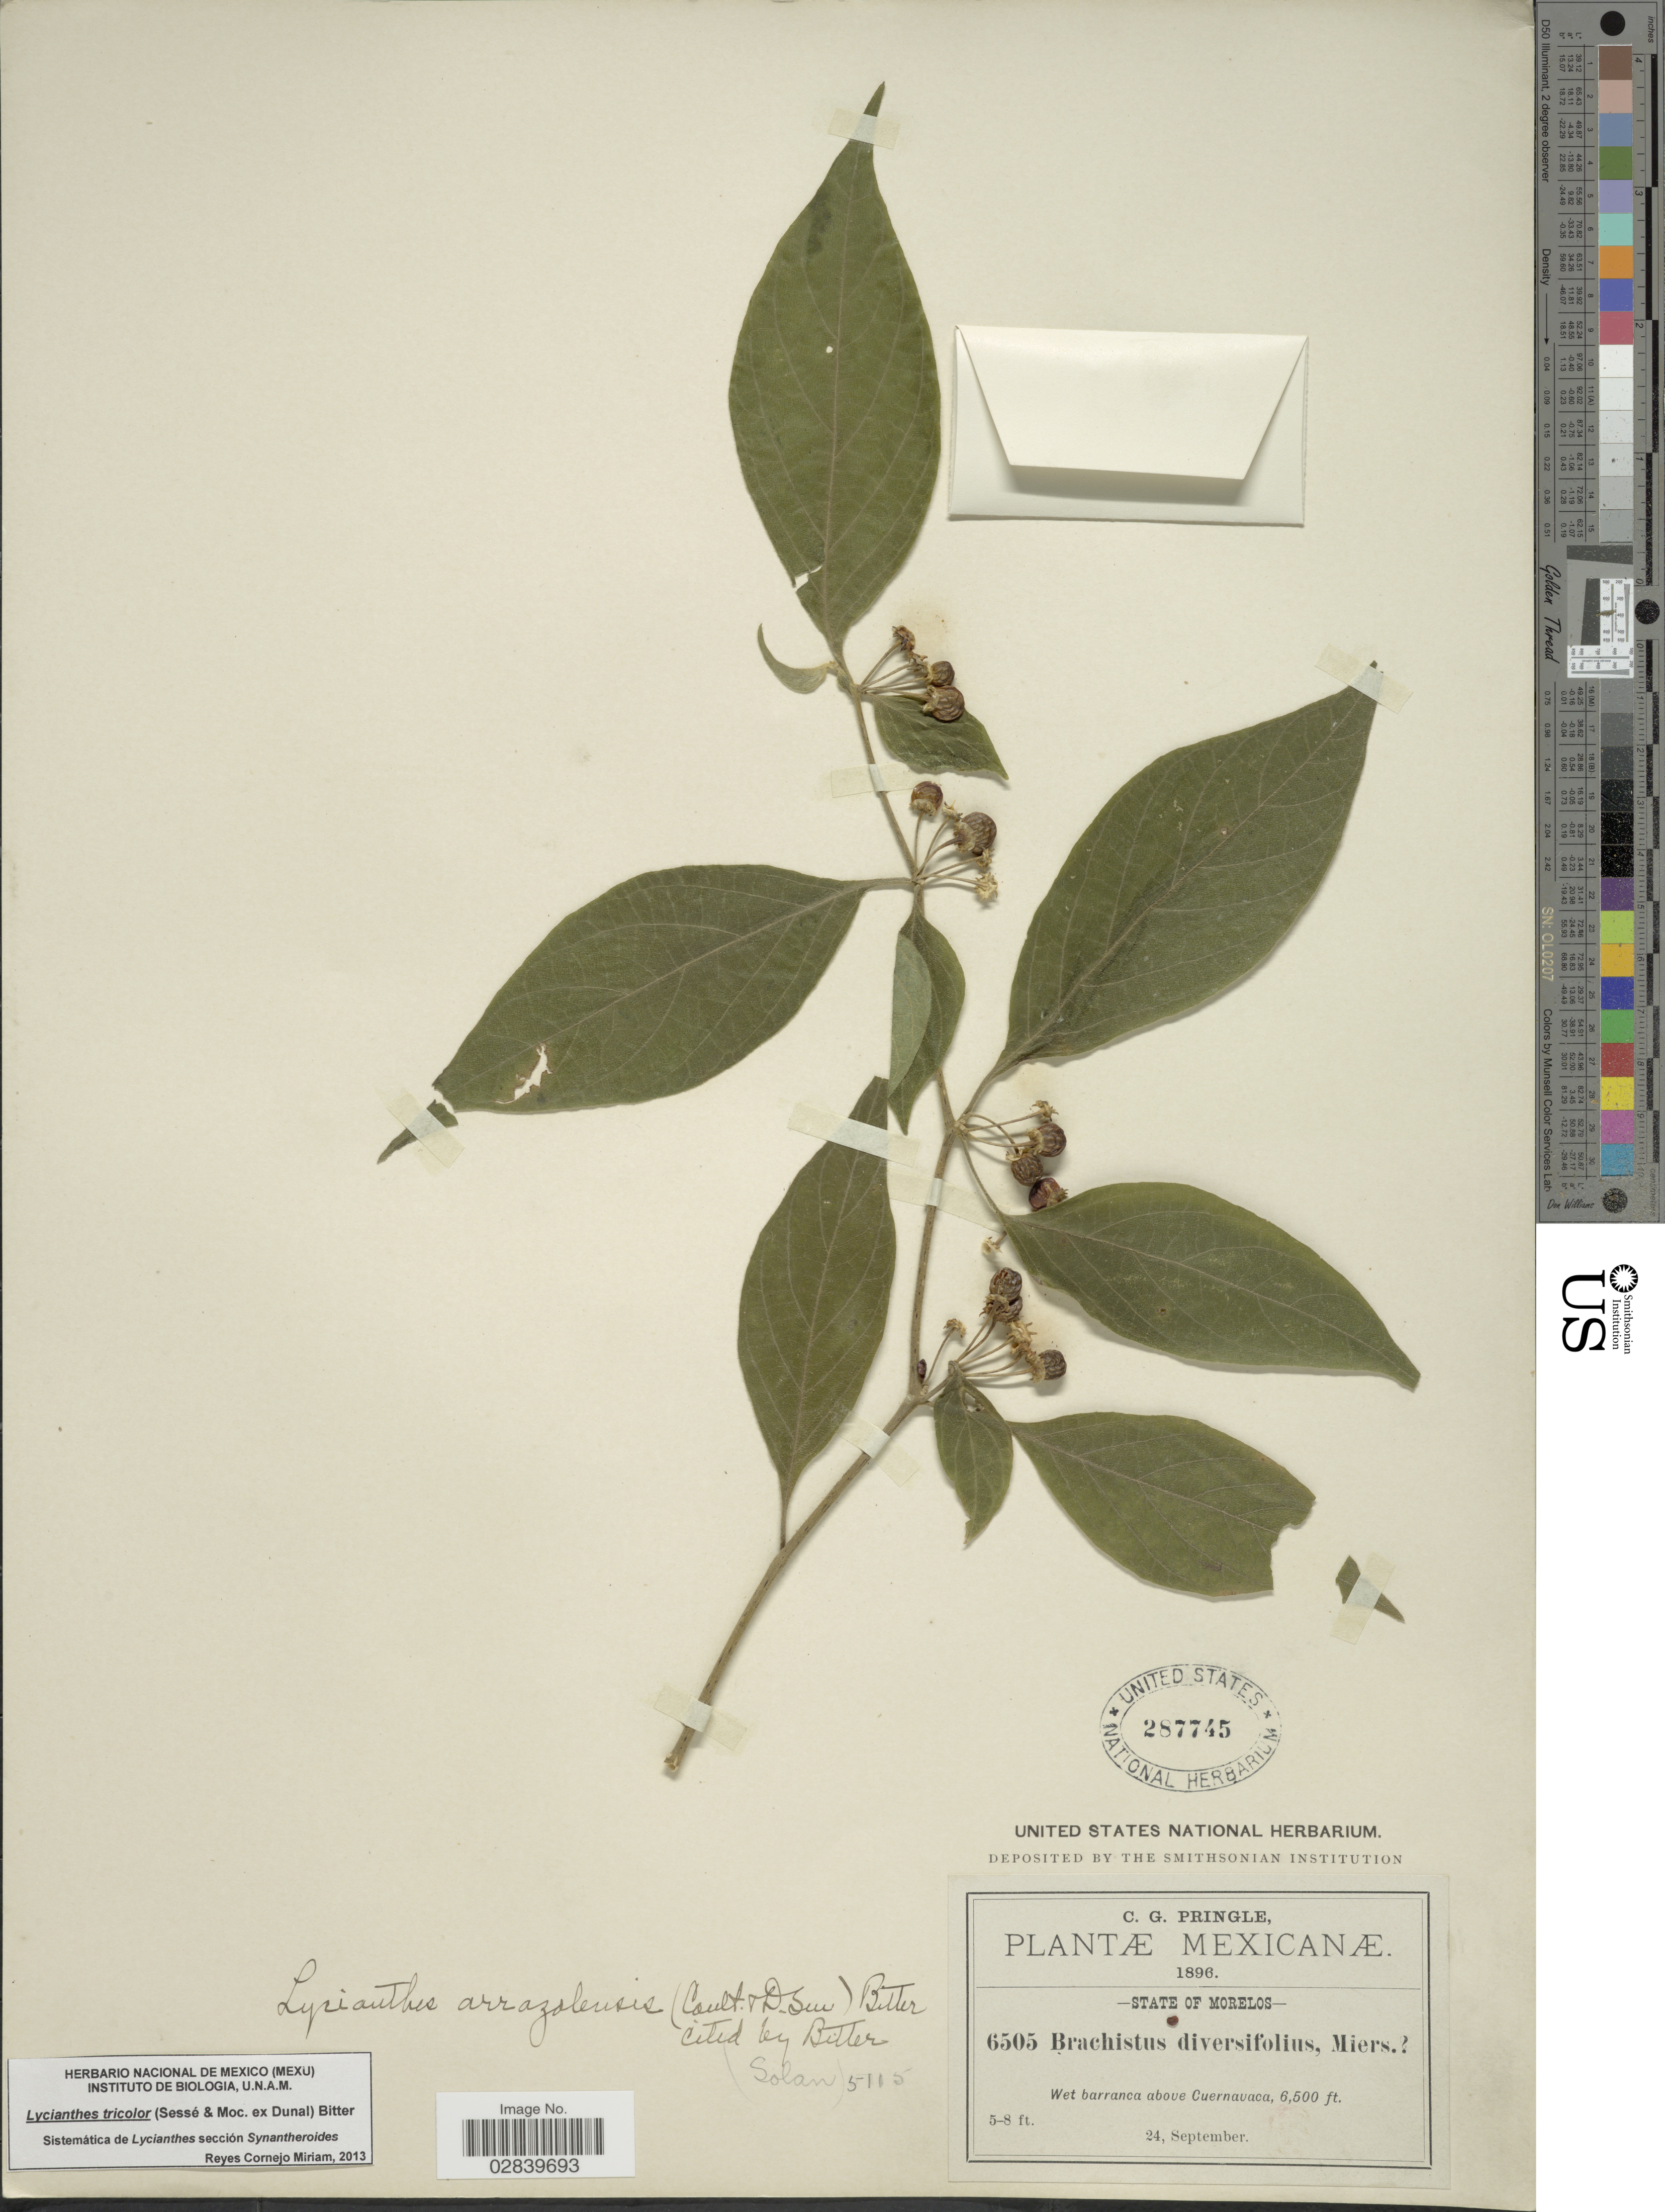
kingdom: Plantae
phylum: Tracheophyta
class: Magnoliopsida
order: Solanales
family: Solanaceae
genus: Lycianthes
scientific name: Lycianthes tricolor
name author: (Dunal) Bitter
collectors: C. G. Pringle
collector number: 6505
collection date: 1896-09-24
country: Mexico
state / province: Morelos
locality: Wet barranca above Cuernavaca.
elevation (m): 1981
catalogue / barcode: US 287745